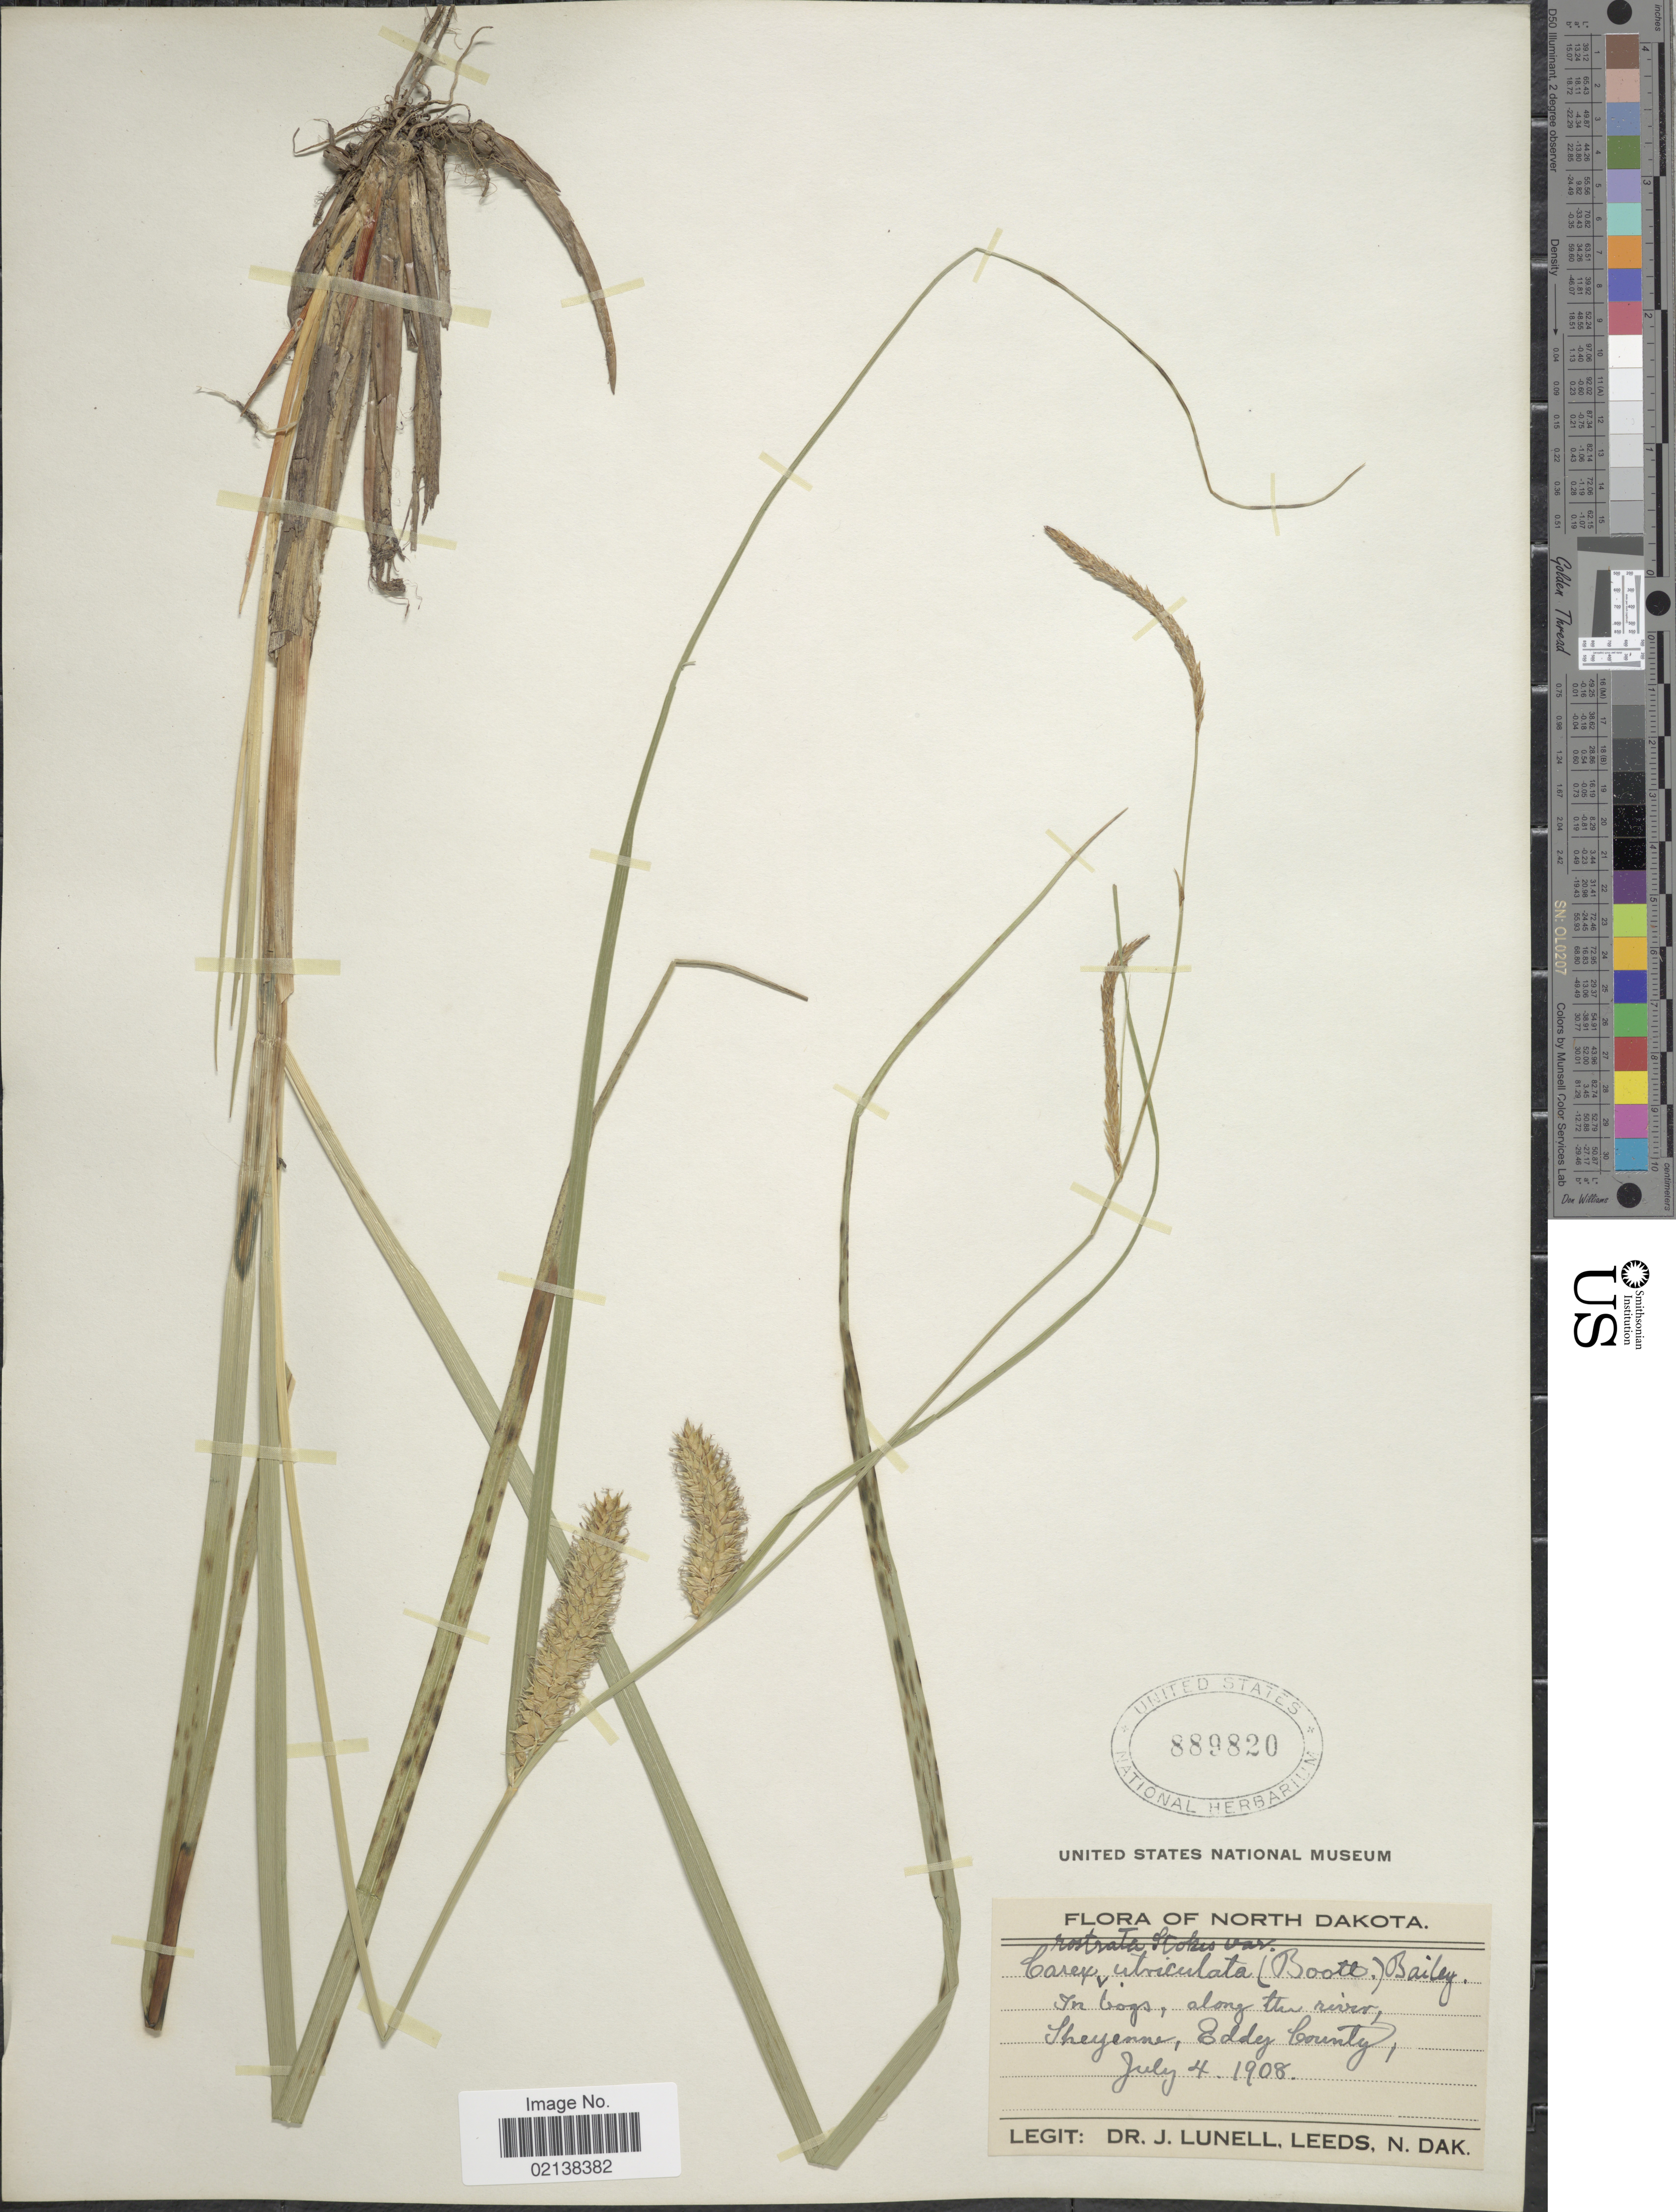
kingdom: Plantae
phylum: Tracheophyta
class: Liliopsida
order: Poales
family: Cyperaceae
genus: Carex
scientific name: Carex utriculata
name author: Boott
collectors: J. Leeds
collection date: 1908-07-04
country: United States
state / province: North Dakota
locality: In bogs, along the river, Sheyenne, Eddy County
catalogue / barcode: US 889820